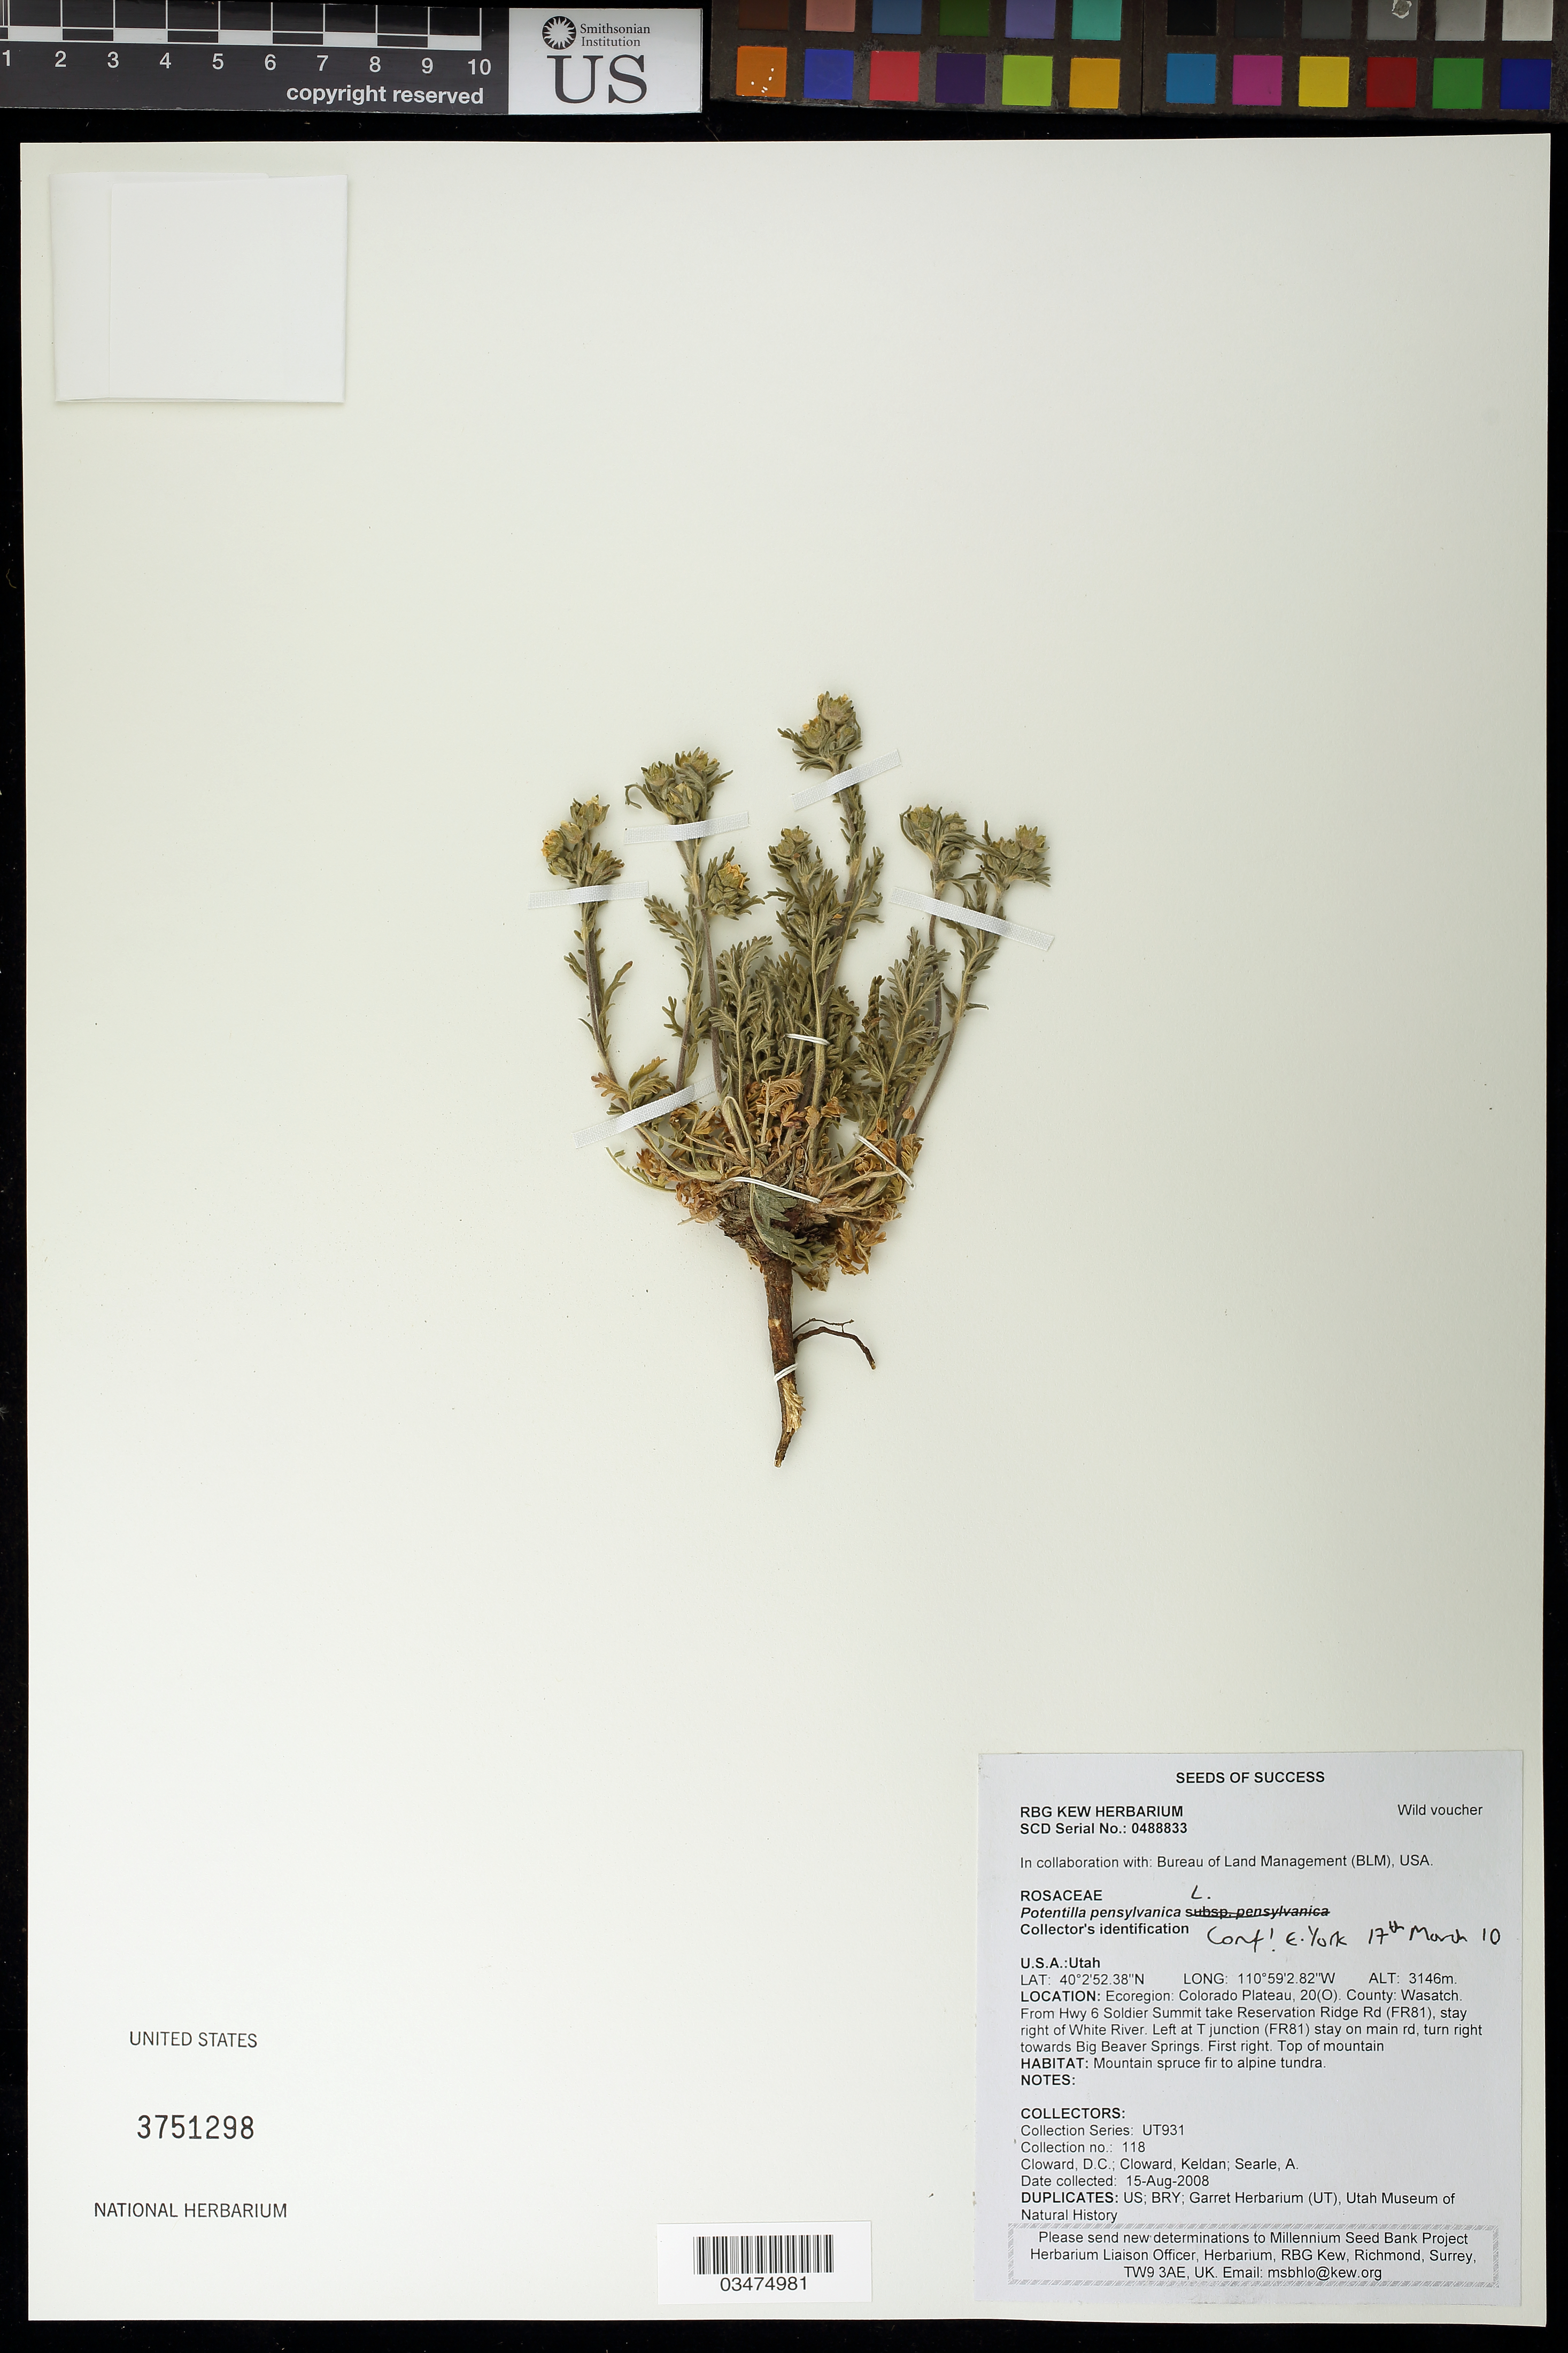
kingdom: Plantae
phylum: Tracheophyta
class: Magnoliopsida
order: Rosales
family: Rosaceae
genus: Potentilla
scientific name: Potentilla pensylvanica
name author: L.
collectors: D. Cloward & A. Searle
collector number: UT931-118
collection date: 2008-08-15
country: United States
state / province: Utah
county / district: Wasatch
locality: Colorado Plateau, near Big Beaver Springs.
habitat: Mountain spruce fir to alpine tundra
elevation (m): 3146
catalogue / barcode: US 3751298